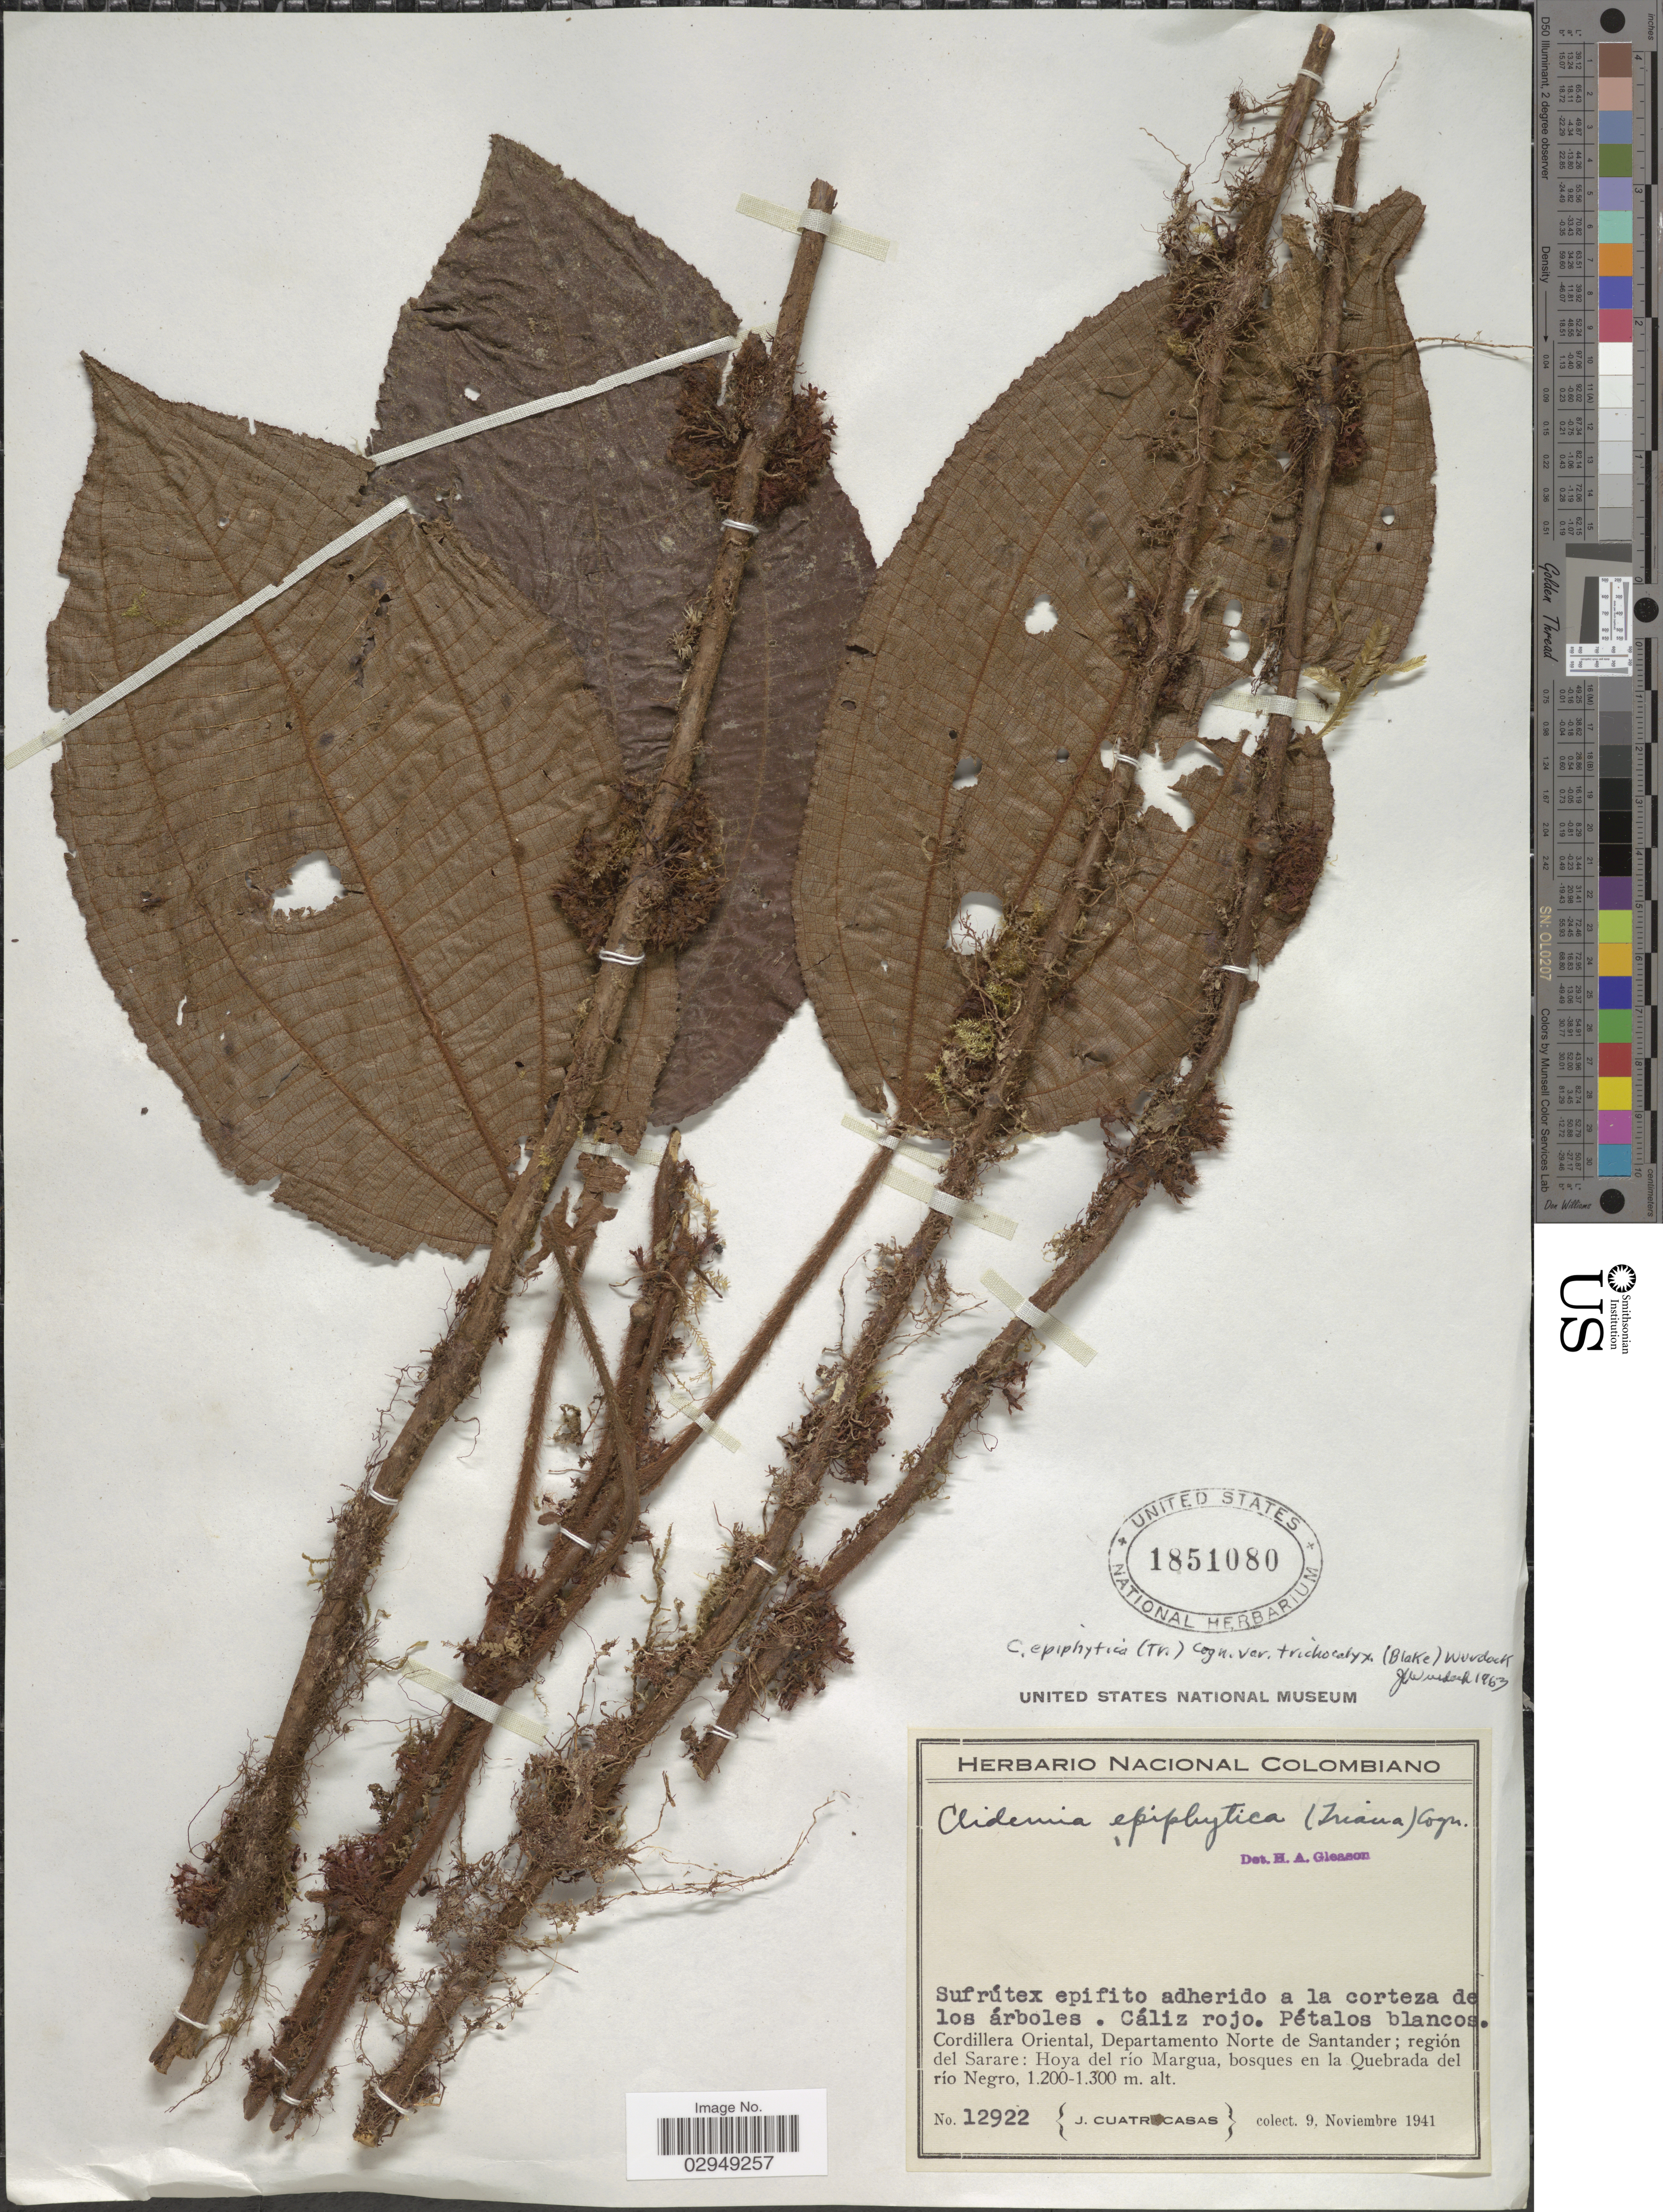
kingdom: Plantae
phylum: Tracheophyta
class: Magnoliopsida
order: Myrtales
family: Melastomataceae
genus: Clidemia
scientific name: Clidemia epiphytica var. trichocalyx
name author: (S.F. Blake) Wurdack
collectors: J. Cuatrecasas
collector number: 12922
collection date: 1941-11-09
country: Colombia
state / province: Norte de Santander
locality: Cordillera Oriental, Departamento Norte de Santander, región del Sarare, Hoya del río Margua, bosques en la Quebrada del río Negro.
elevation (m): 1200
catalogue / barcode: US 1851080